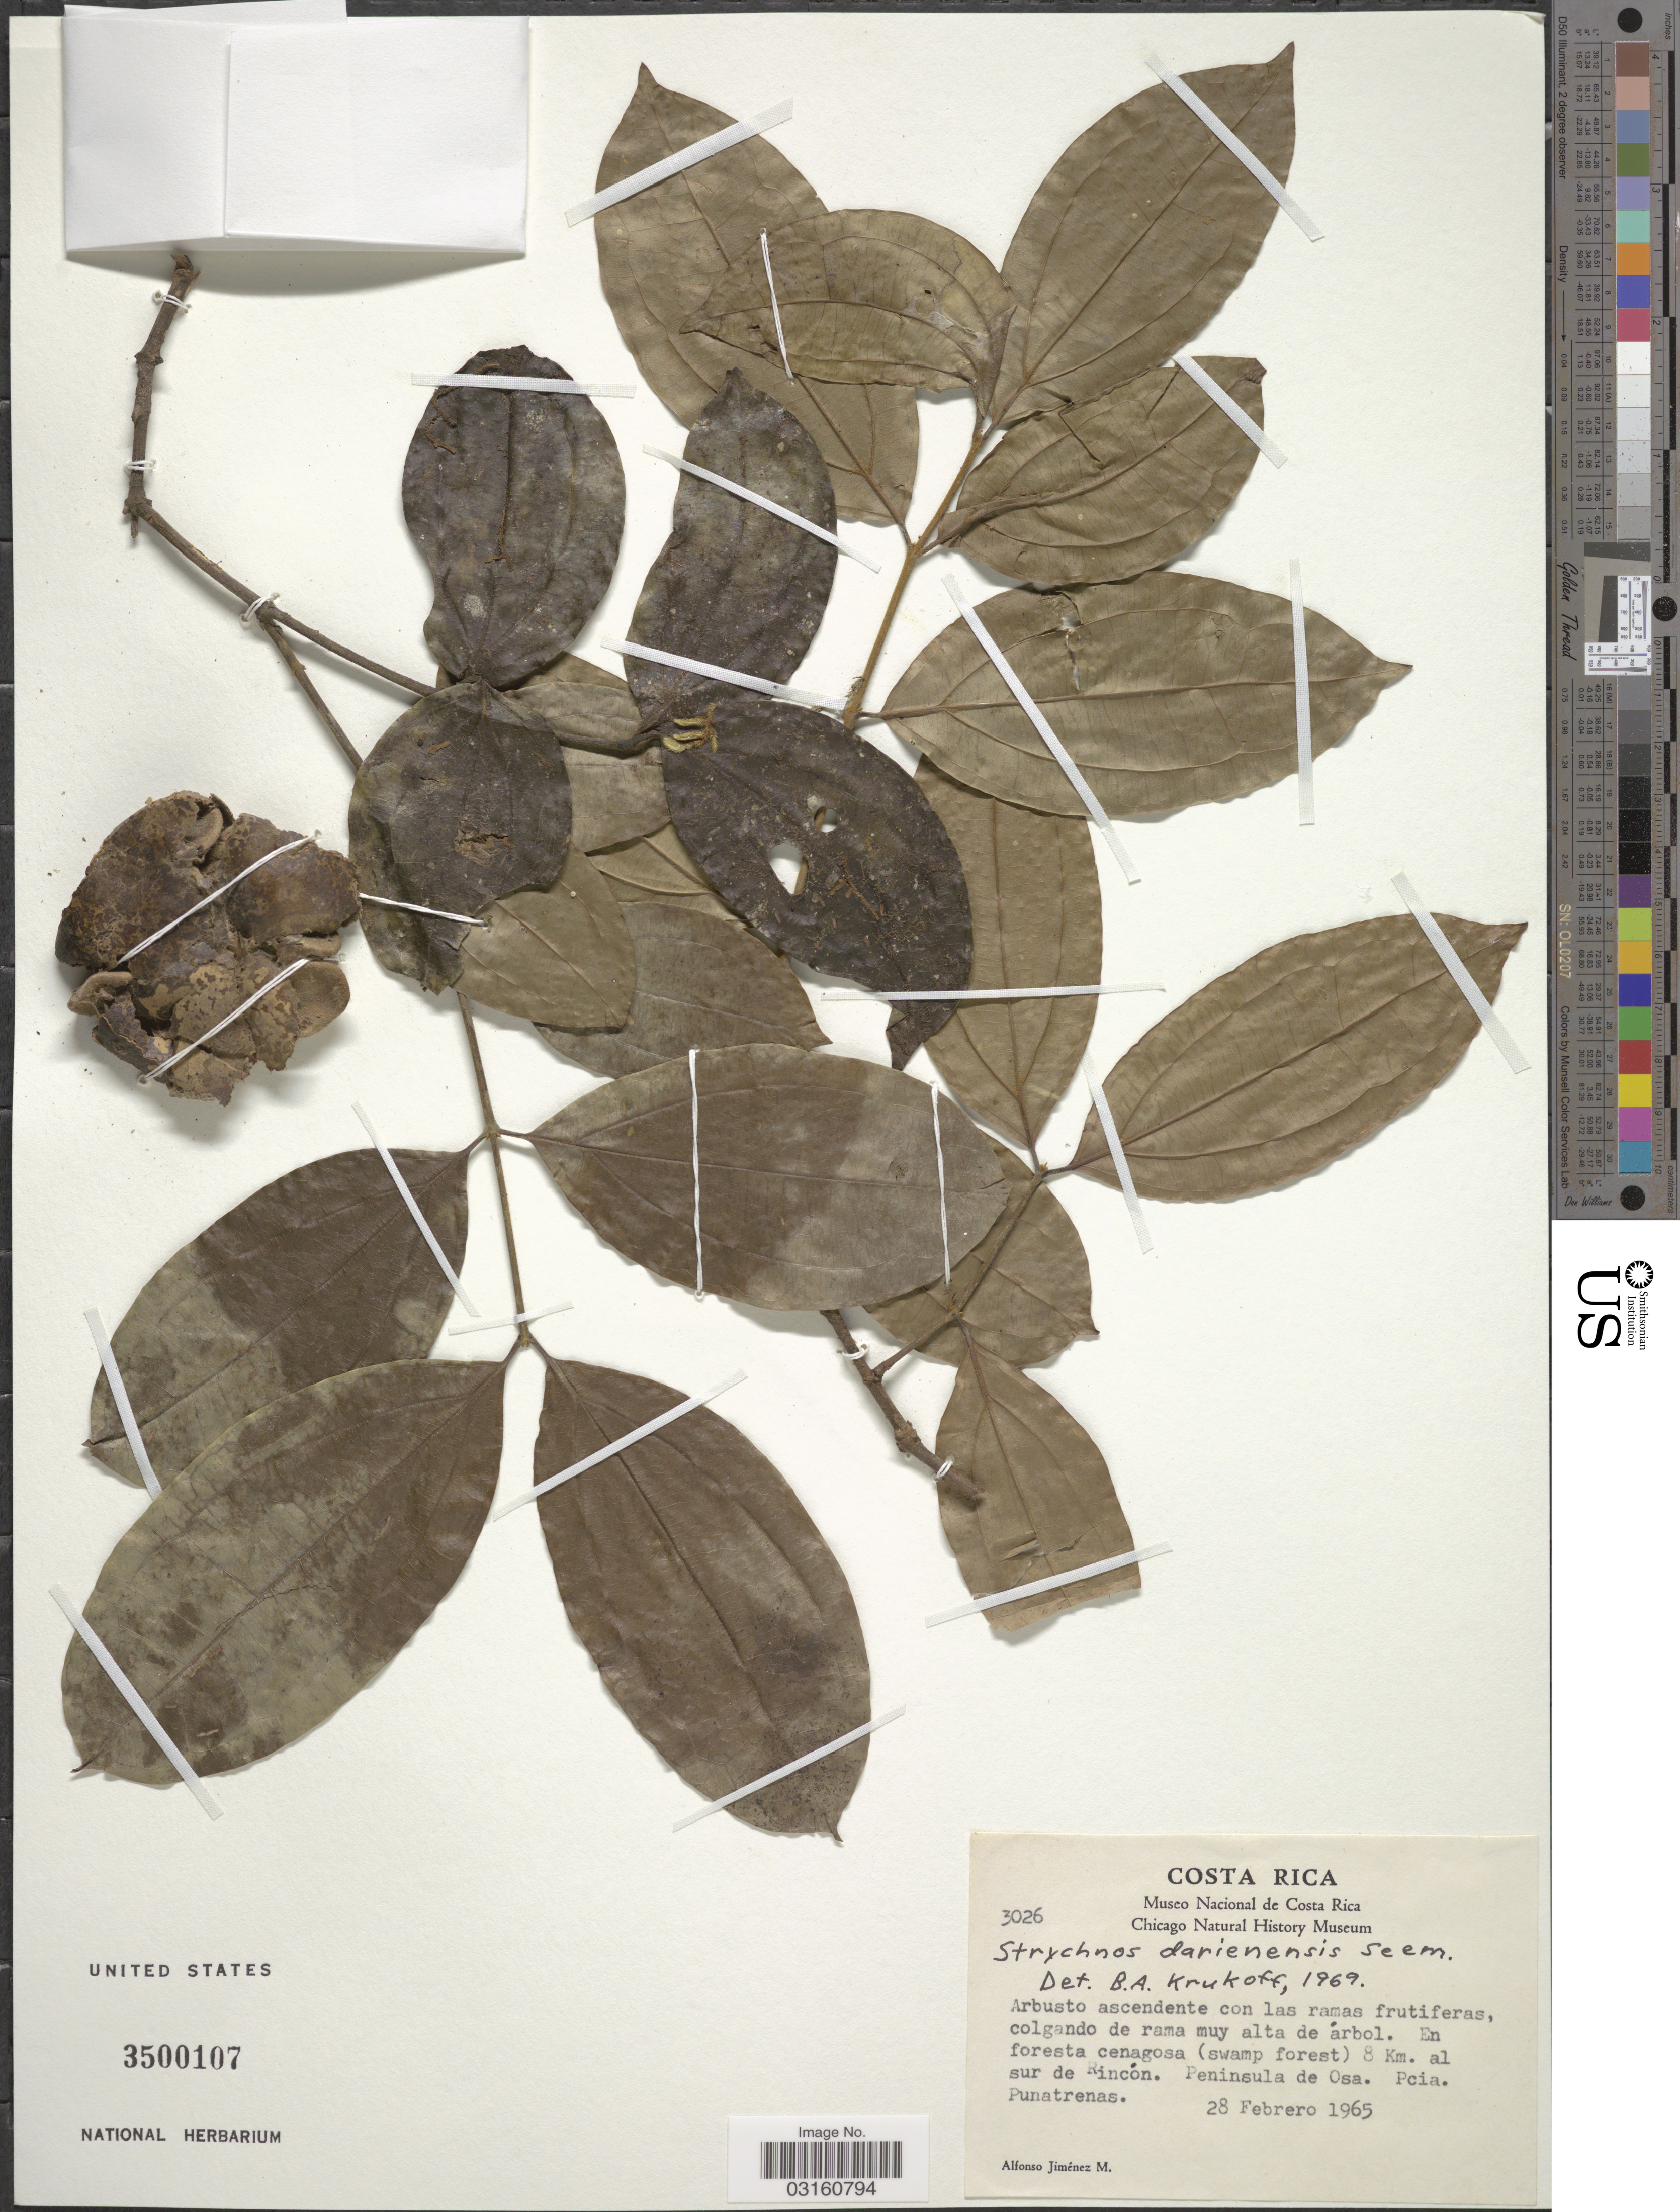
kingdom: Plantae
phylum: Tracheophyta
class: Magnoliopsida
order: Gentianales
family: Loganiaceae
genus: Strychnos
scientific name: Strychnos darienensis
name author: Seem.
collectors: A. Jimenez M.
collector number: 3026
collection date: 1965-02-28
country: Costa Rica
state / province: Puntarenas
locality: En foresta cenagosa (swamp forest) 8 Km. al sur de Rincón. Peninsula de Osa. Pcia. Punatrenas.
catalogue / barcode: US 3500107